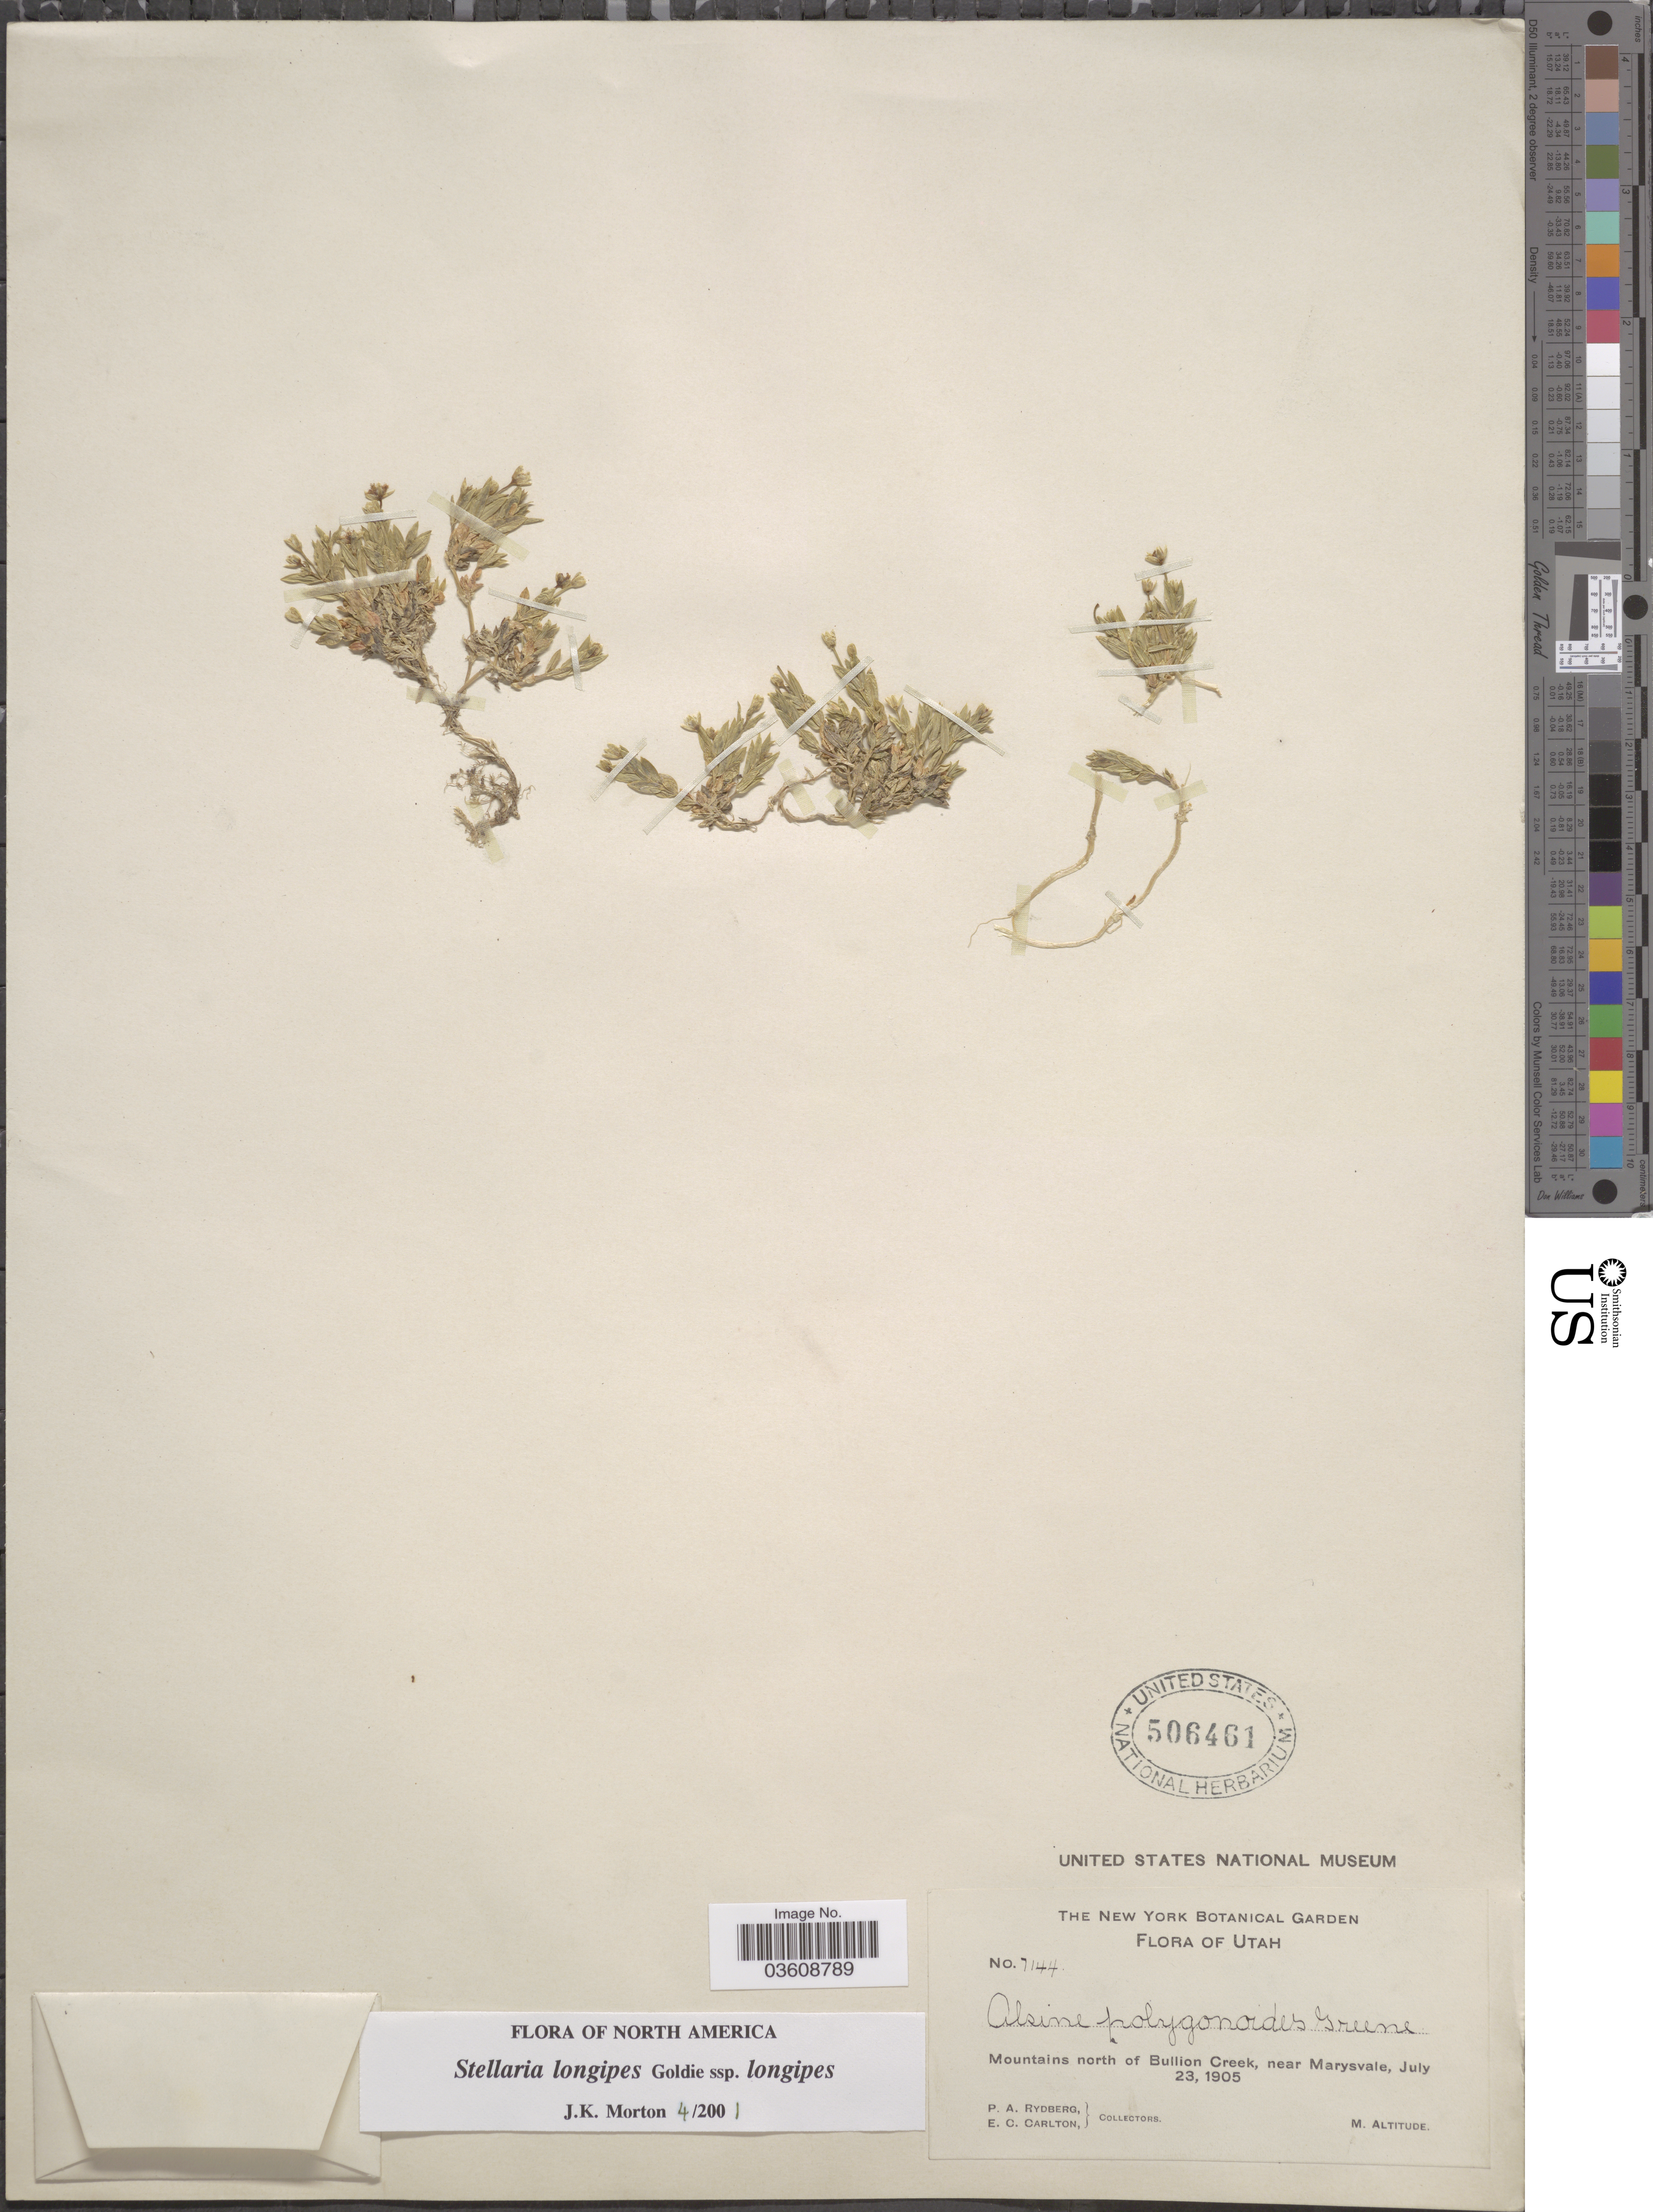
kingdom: Plantae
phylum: Tracheophyta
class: Magnoliopsida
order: Caryophyllales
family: Caryophyllaceae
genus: Stellaria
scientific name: Stellaria longipes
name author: Goldie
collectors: P. A. Rydberg & E. Carlton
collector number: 7144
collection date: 1905-07-23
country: United States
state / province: Utah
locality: Mountains north of Bullion Creek, near Marysvale.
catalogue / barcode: US 506461